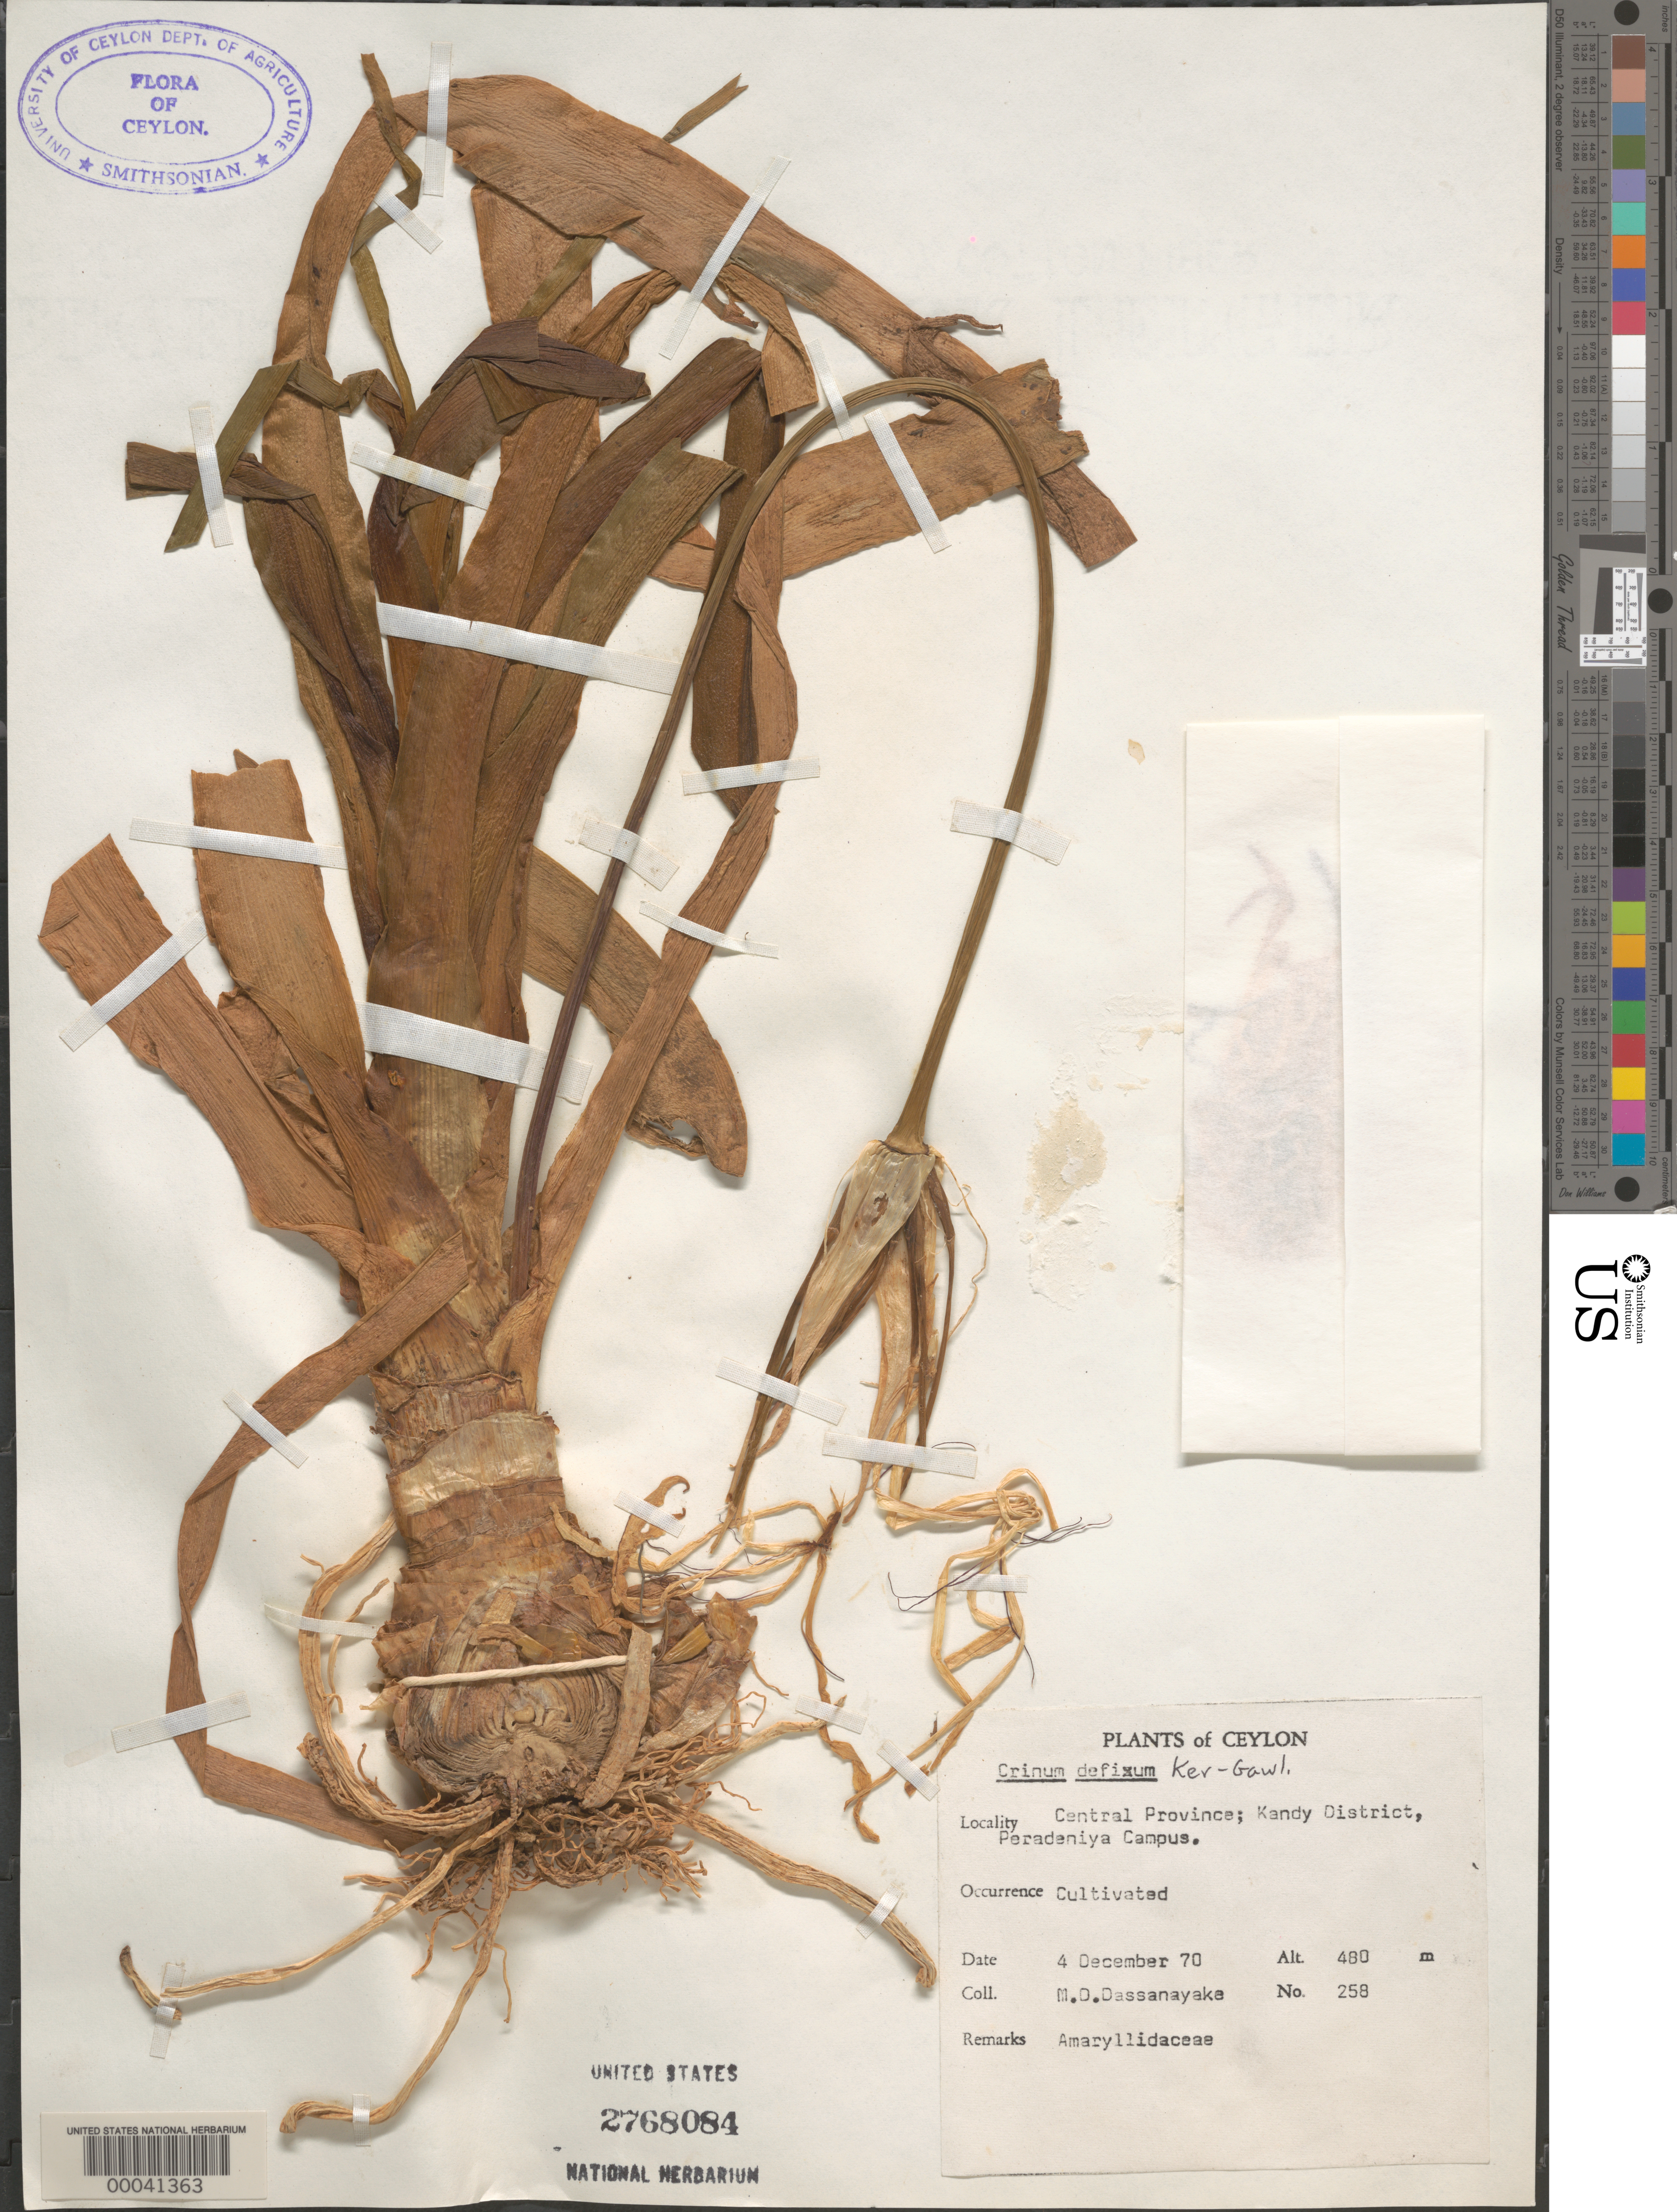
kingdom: Plantae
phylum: Tracheophyta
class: Liliopsida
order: Asparagales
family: Amaryllidaceae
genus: Crinum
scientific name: Crinum defixum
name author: Ker Gawl.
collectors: M. Dassanayake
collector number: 258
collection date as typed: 04 Dec 1970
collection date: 1970-12-04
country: Sri Lanka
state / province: Central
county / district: Kandy Dist.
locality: Peradeniya campus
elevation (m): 480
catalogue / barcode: US 2768084